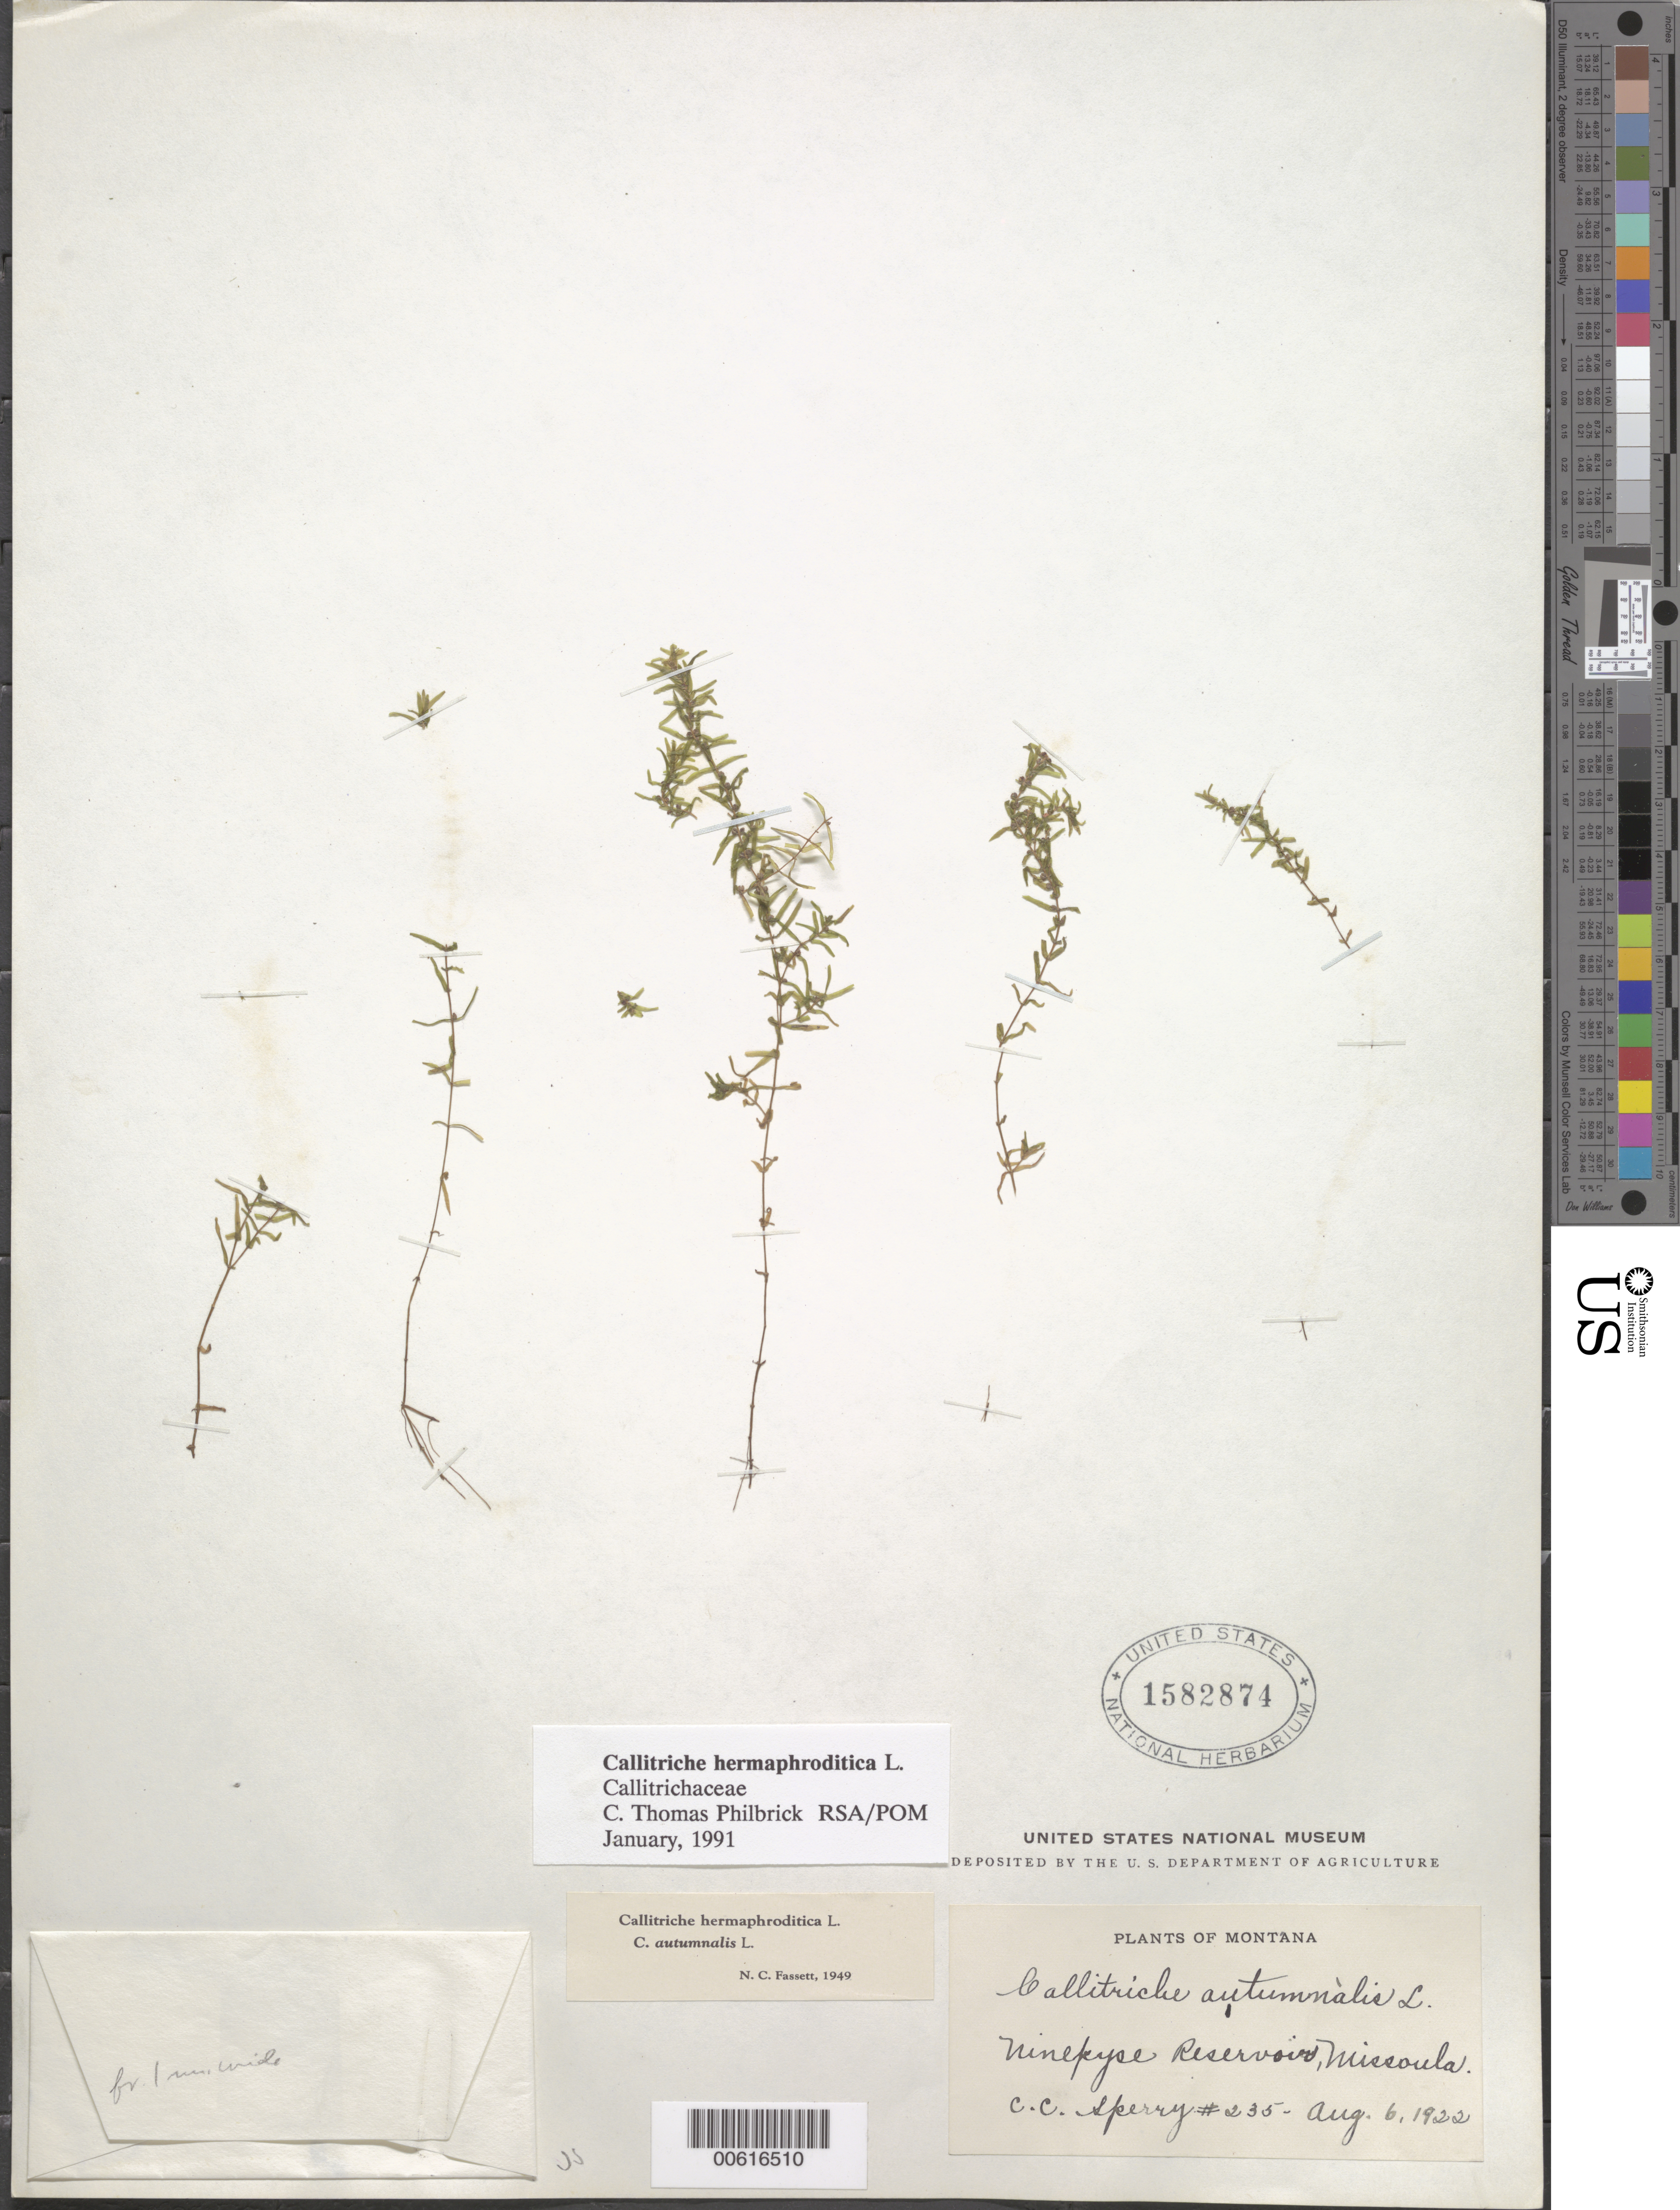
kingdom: Plantae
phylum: Tracheophyta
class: Magnoliopsida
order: Lamiales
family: Plantaginaceae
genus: Callitriche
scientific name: Callitriche hermaphroditica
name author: L.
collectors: C. C. Sperry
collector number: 235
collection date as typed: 06 Aug 1922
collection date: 1922-08-06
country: United States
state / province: Montana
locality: Ninepyse Reservoir, Missoula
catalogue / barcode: US 1582874